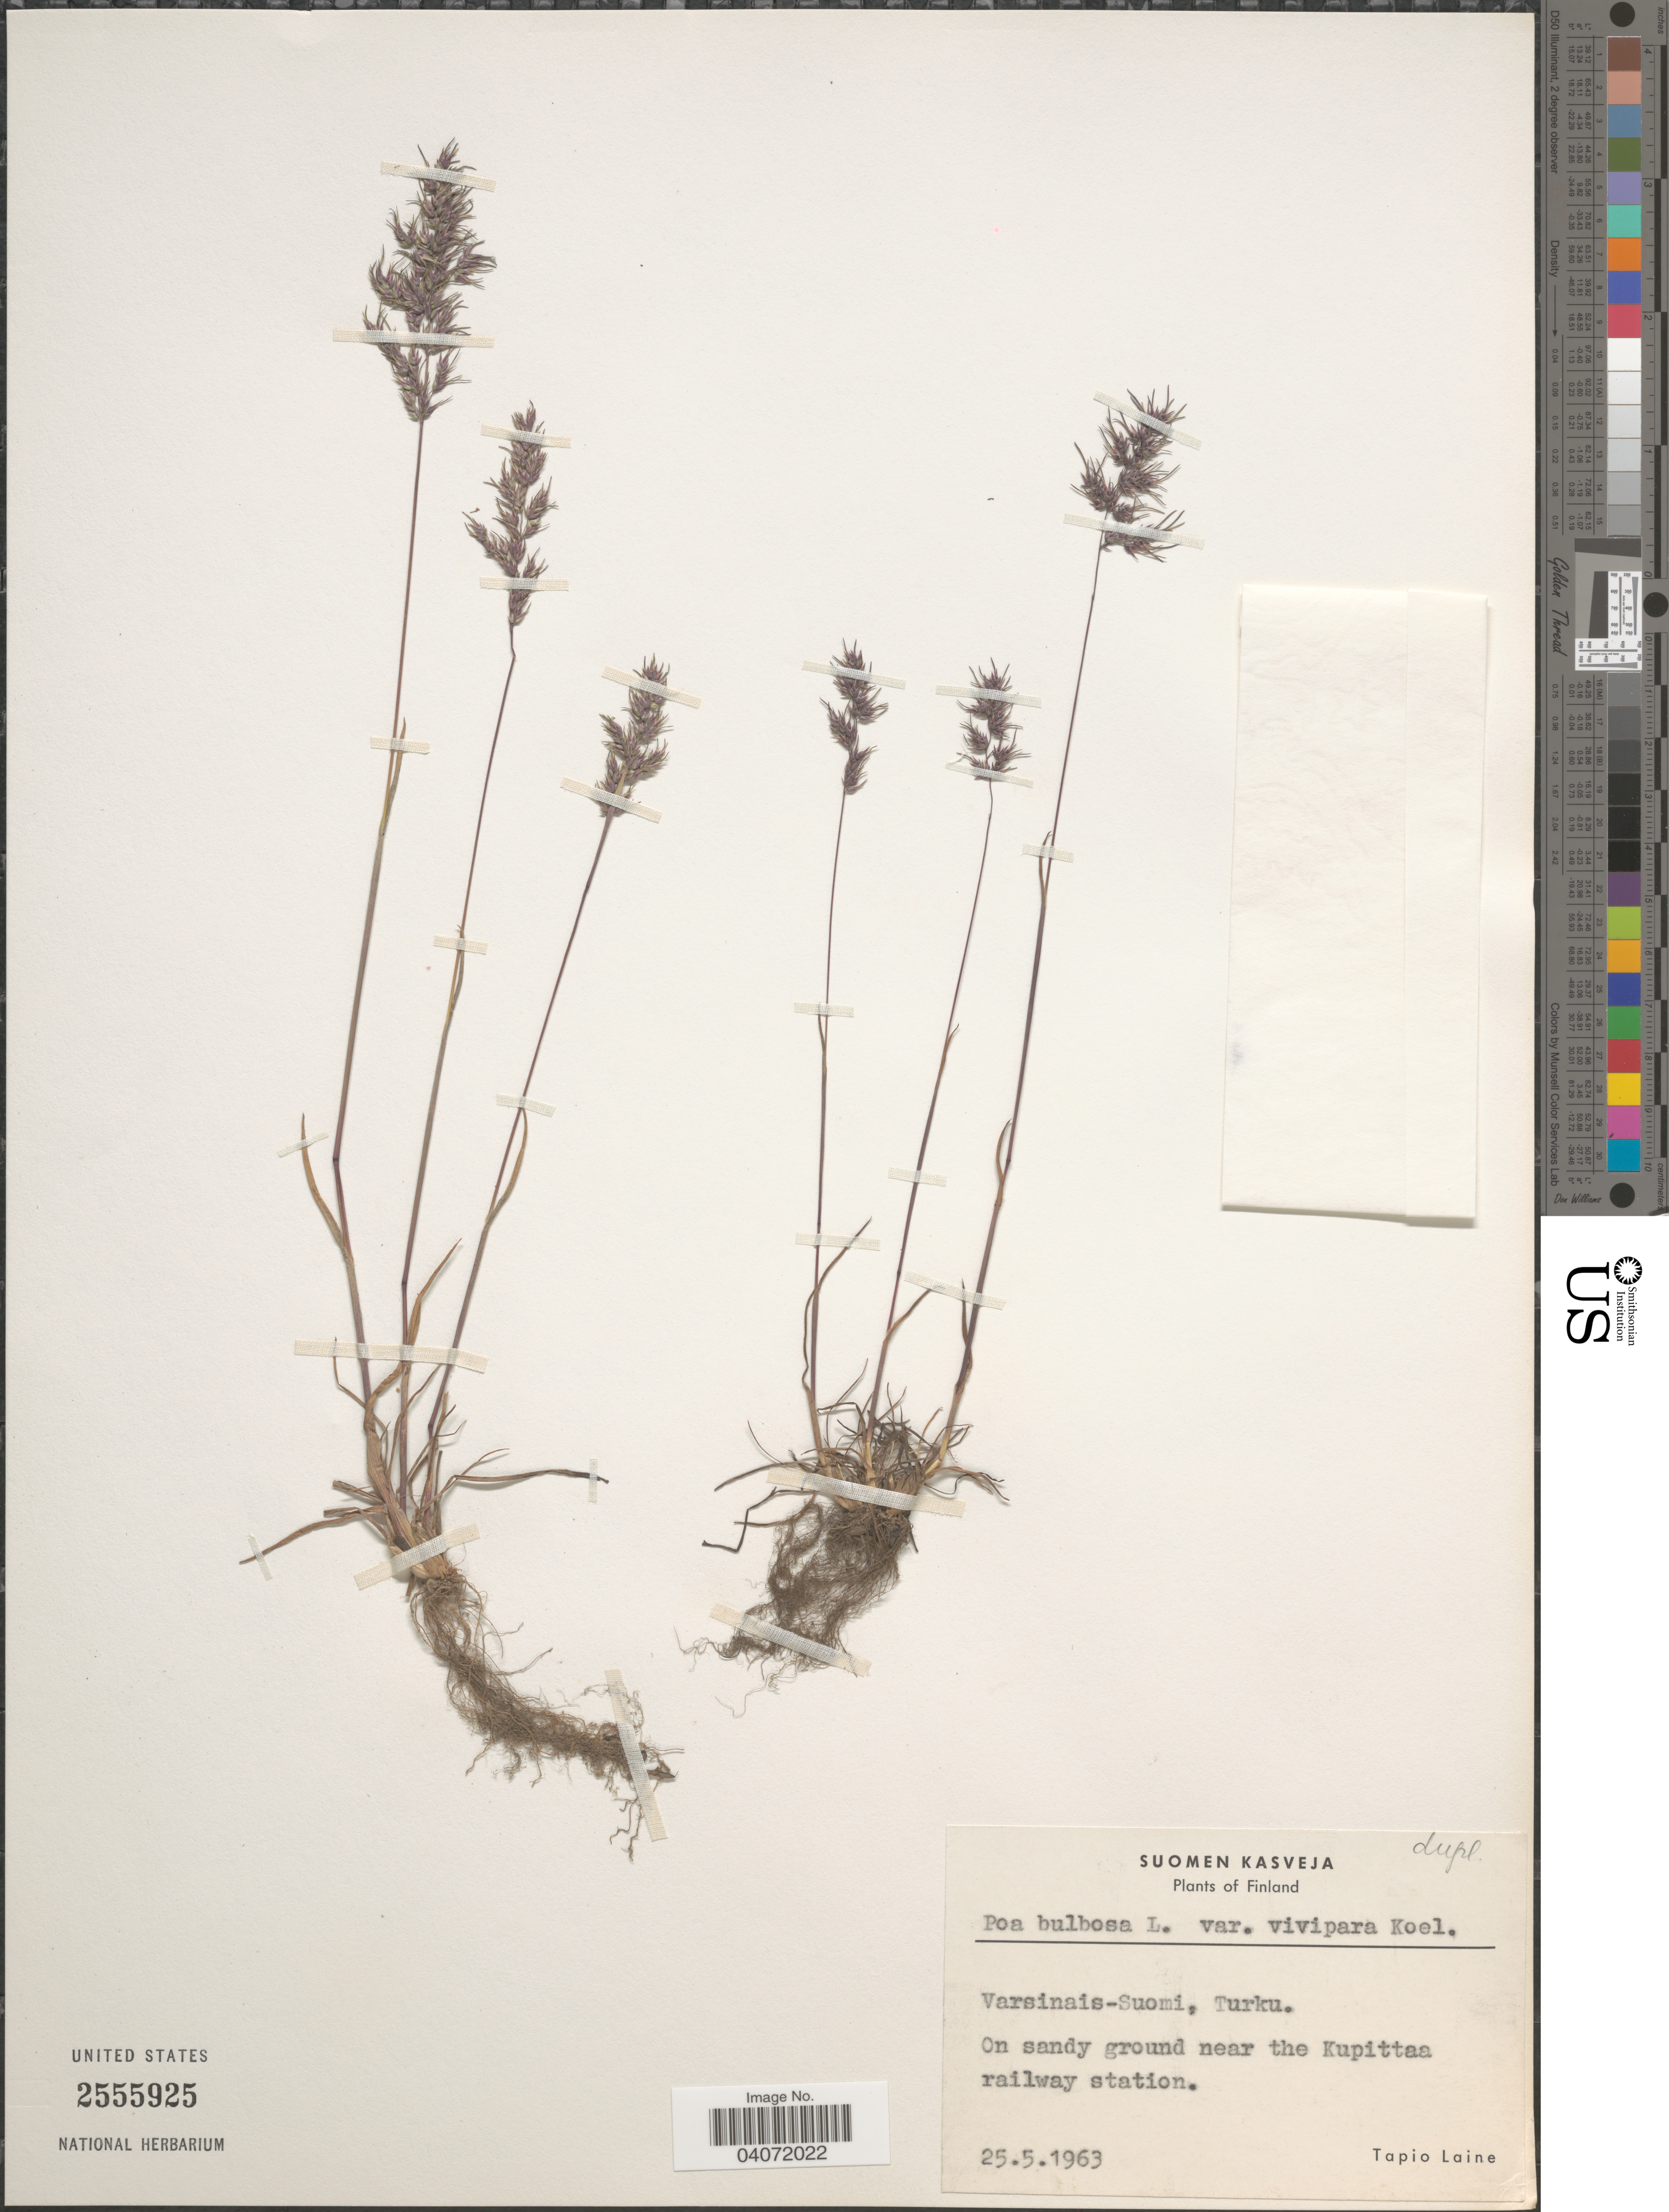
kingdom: Plantae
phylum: Tracheophyta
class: Liliopsida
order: Poales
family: Poaceae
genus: Poa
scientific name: Poa bulbosa subsp. bulbosa var. vivipara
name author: Koeler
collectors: T. Laine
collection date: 1963-05-25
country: Finland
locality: On sandy ground near the Kupittaa railway station.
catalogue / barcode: US 2555925